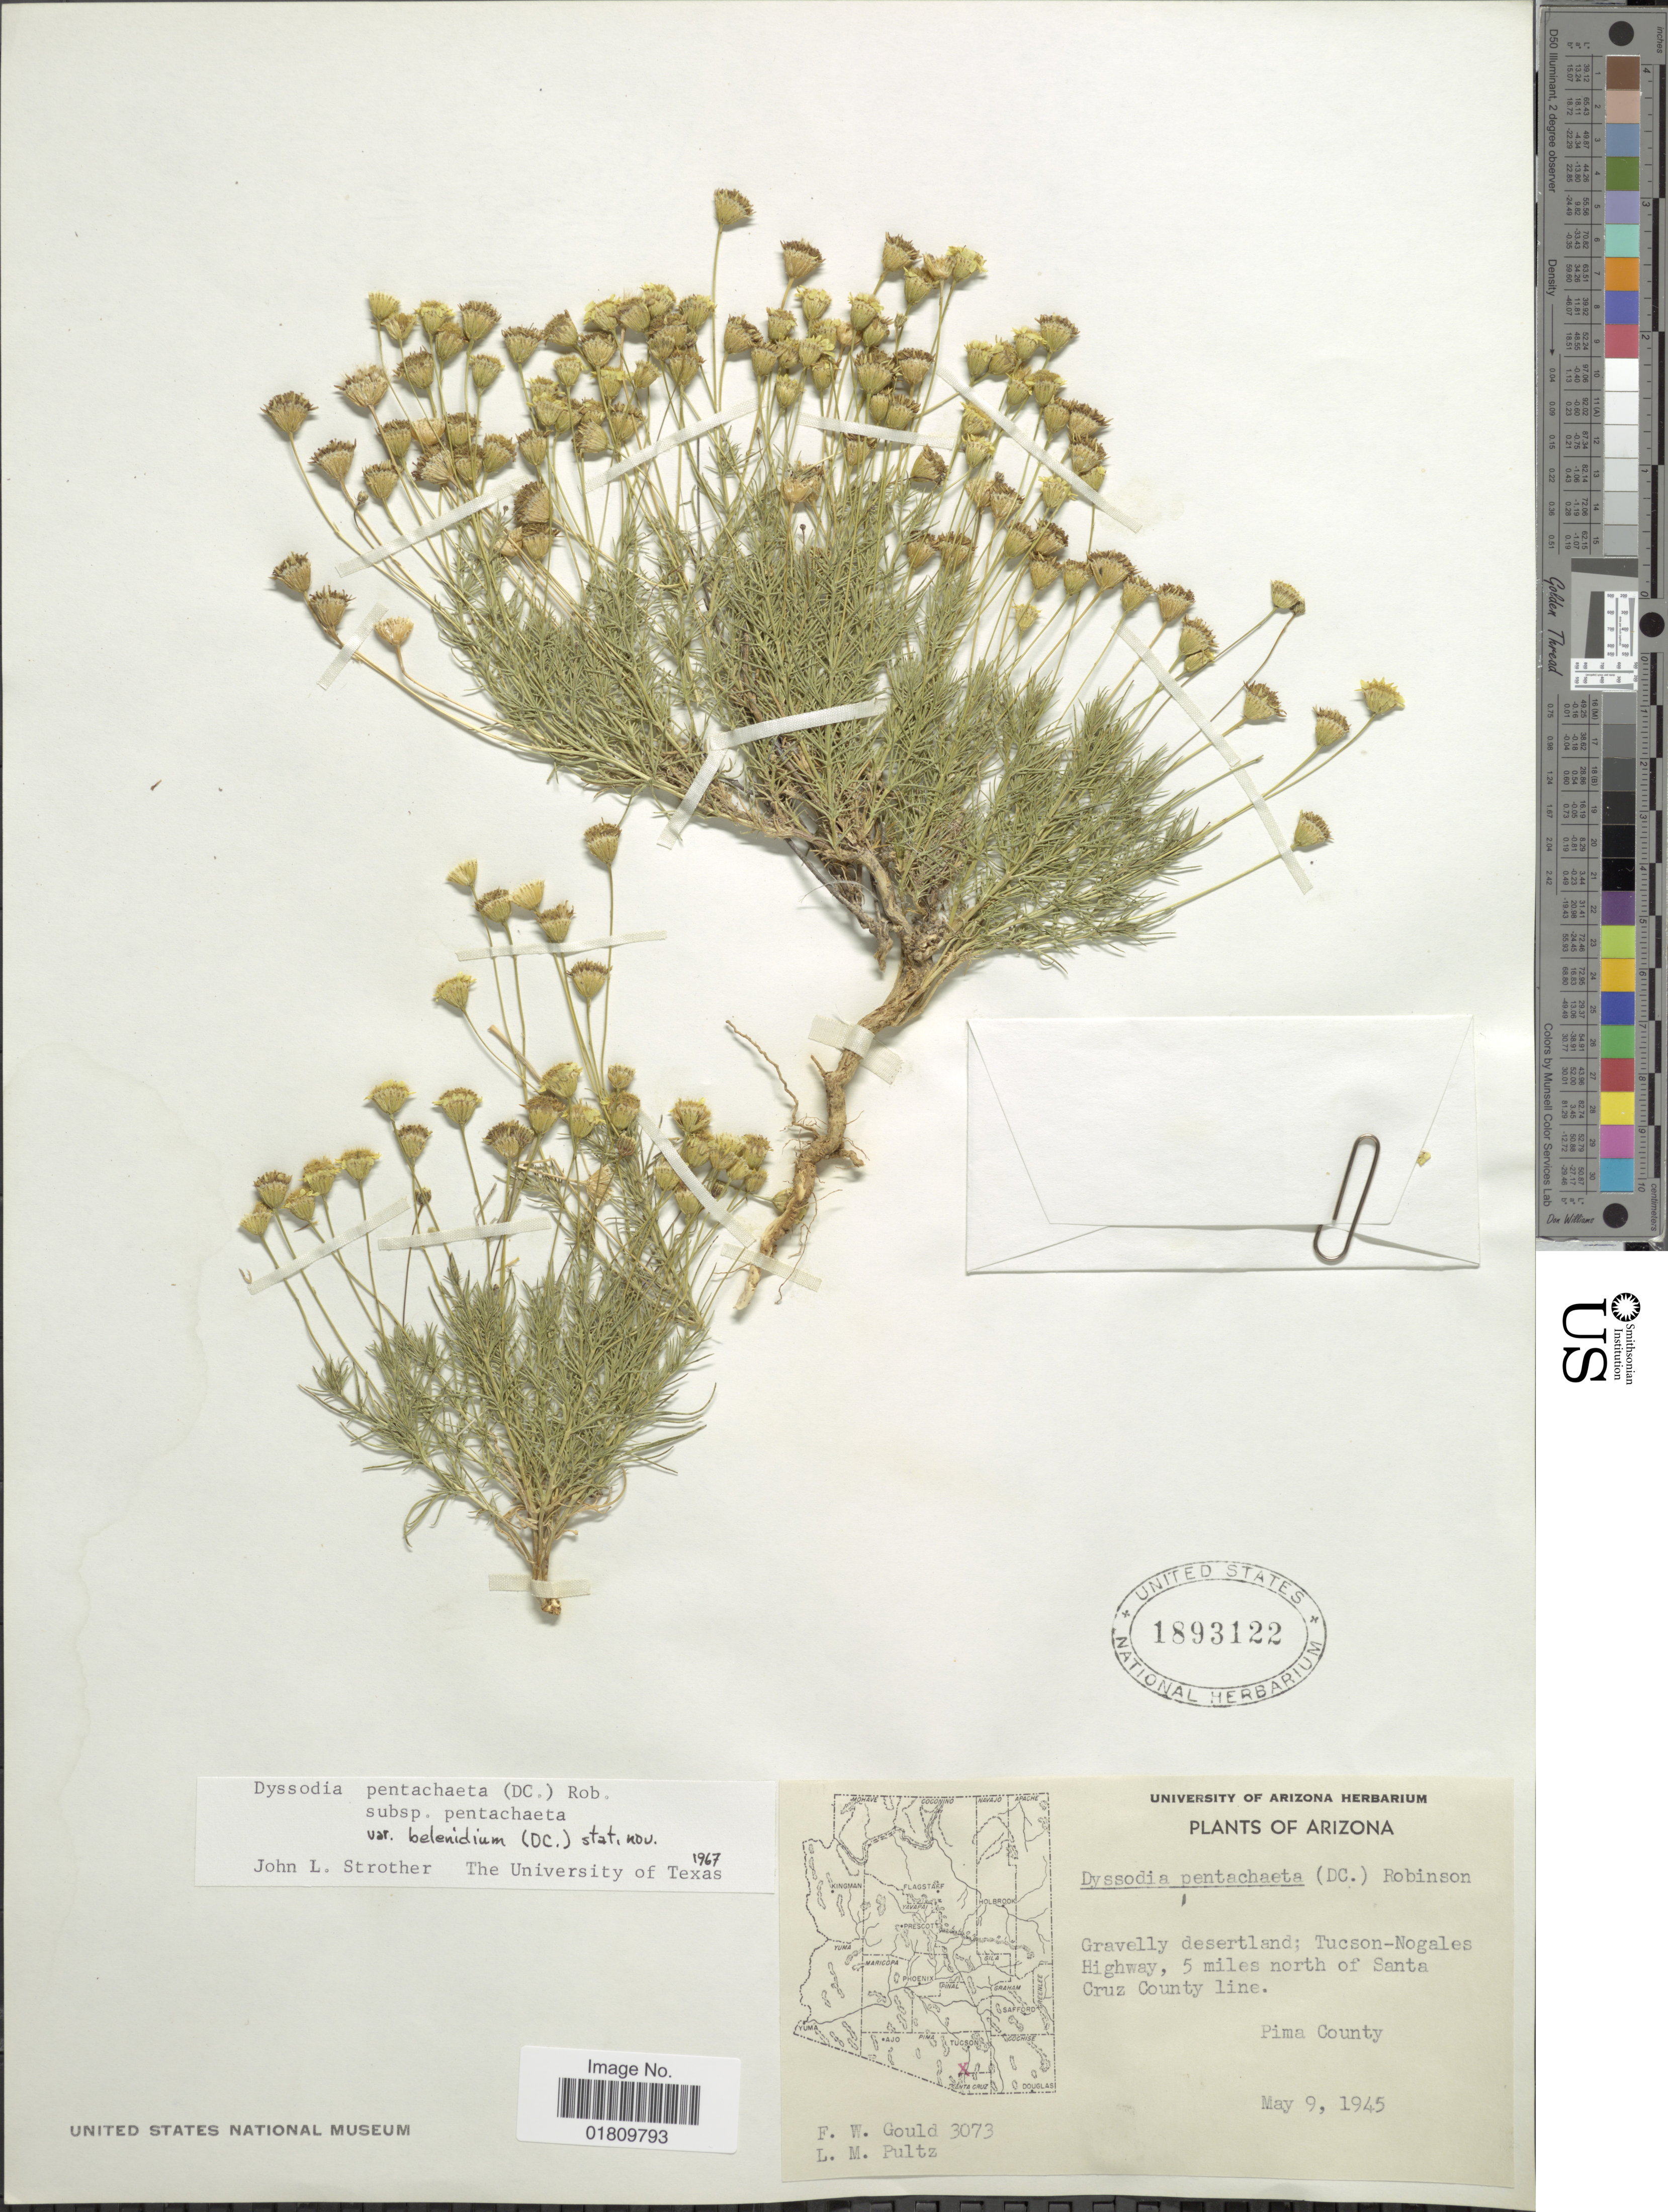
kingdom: Plantae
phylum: Tracheophyta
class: Magnoliopsida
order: Asterales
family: Asteraceae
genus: Thymophylla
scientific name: Thymophylla pentachaeta var. belenidium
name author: (DC.) Strother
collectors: F. W. Gould & L. Pultz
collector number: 3073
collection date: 1945-05-09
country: United States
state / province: Arizona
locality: Gravelly desertland; Tucspm-Nogales Highway, 5 miles north of Santa Cruz County line, Pima County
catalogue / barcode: US 1893122